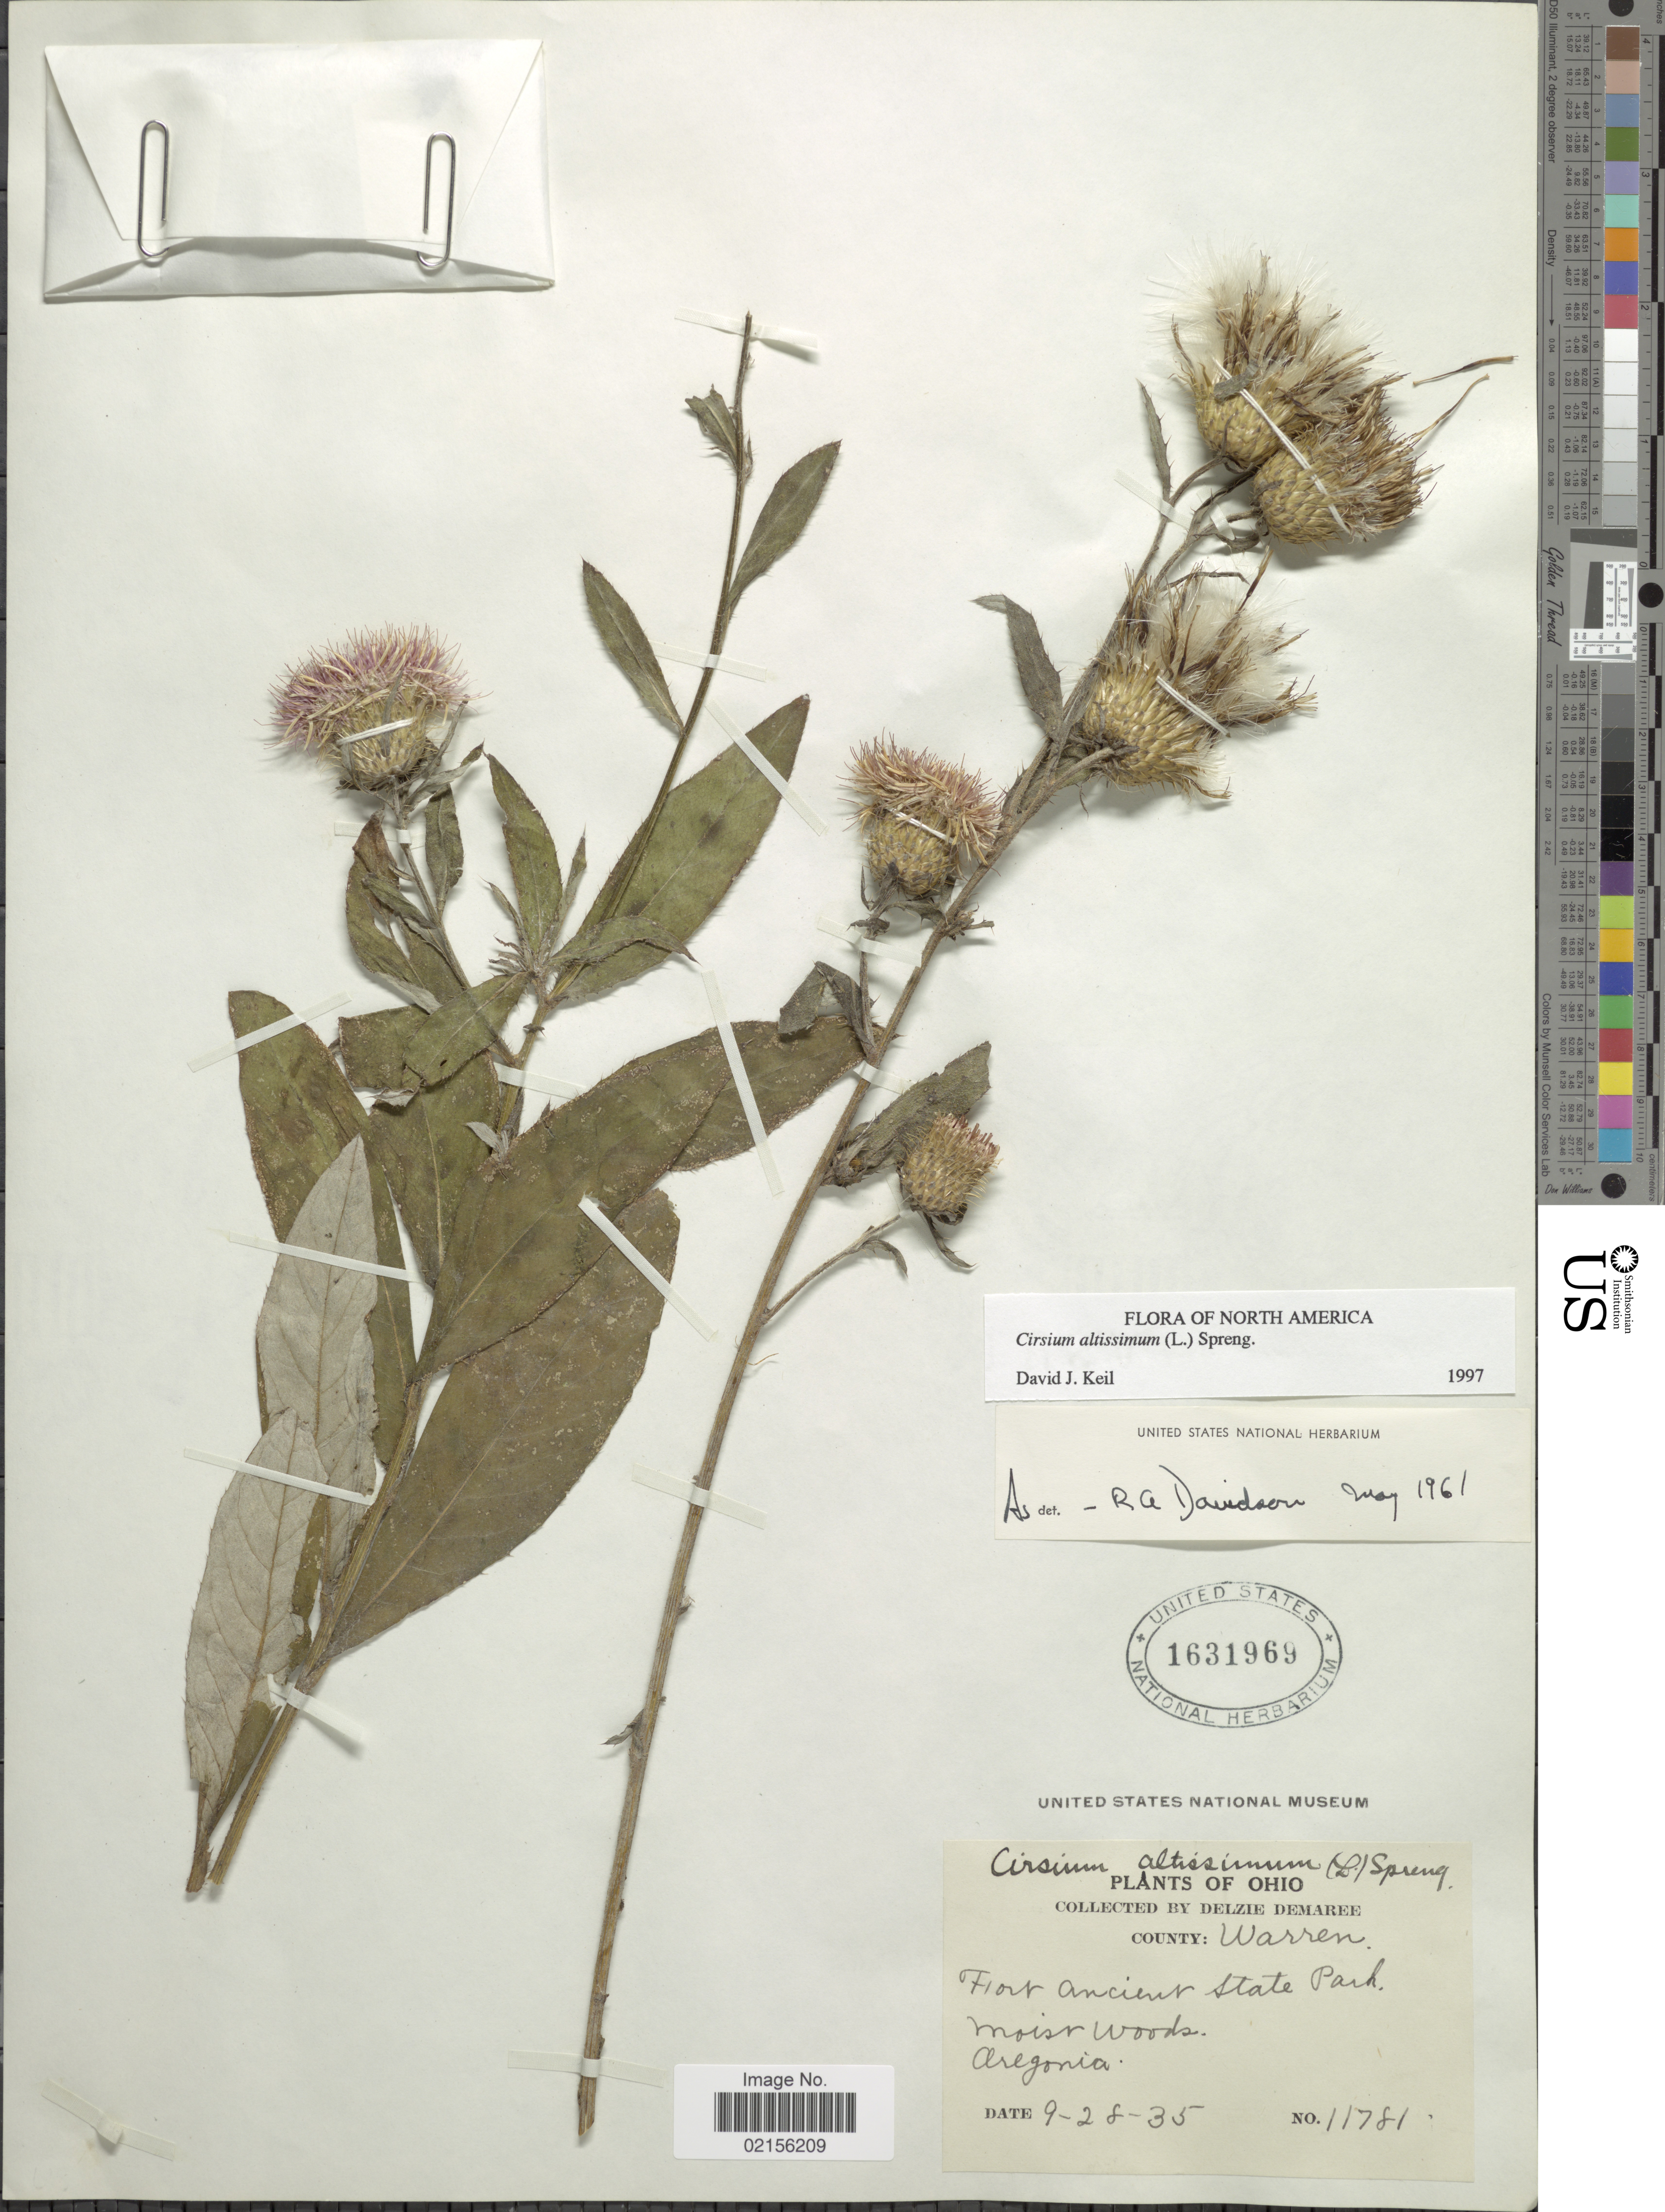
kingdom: Plantae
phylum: Tracheophyta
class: Magnoliopsida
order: Asterales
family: Asteraceae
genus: Cirsium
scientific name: Cirsium altissimum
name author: (L.) Spreng.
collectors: D. Demaree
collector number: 11781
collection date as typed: Transcribed d/m/y: 28/9/35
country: United States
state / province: Ohio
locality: Warren, Moist woods, Aregonia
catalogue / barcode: US 1631969